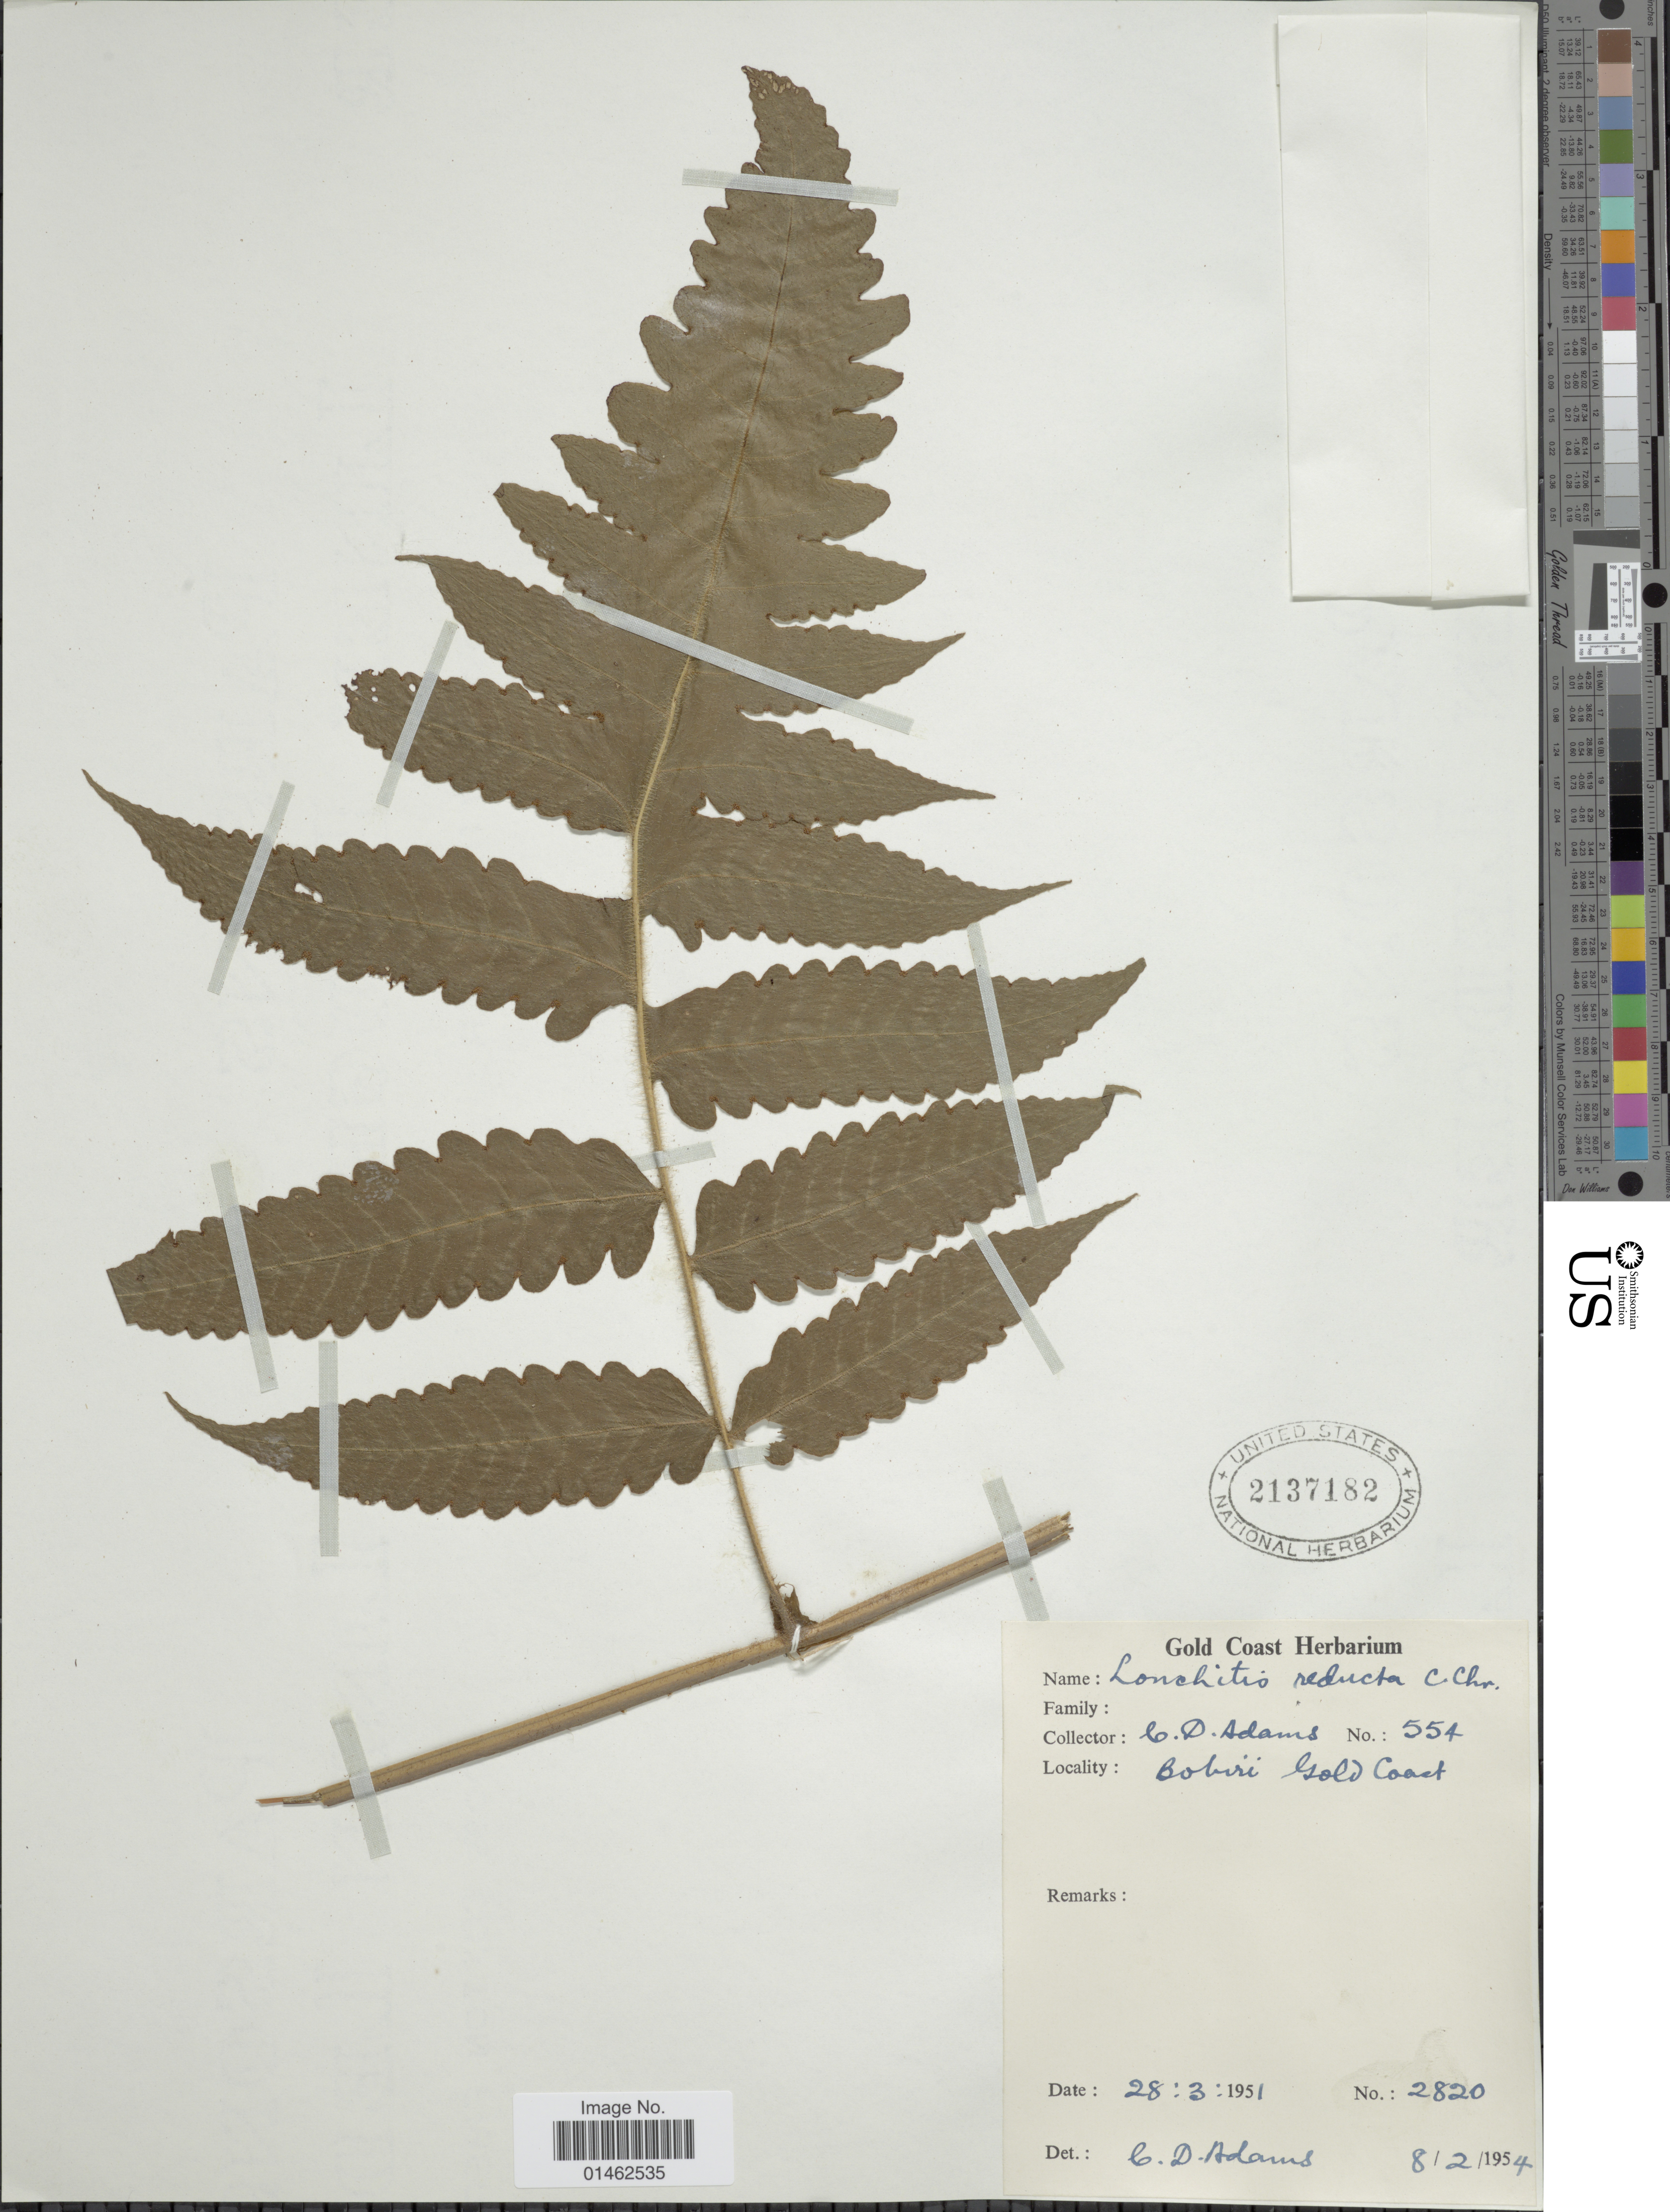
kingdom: Plantae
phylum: Tracheophyta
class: Polypodiopsida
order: Polypodiales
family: Dennstaedtiaceae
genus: Blotiella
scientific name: Blotiella reducta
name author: (C. Chr.) R.M. Tryon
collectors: C. D. Adams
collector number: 554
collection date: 1951-03-28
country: Ghana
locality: Bobiri Gold Coast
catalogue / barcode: US 2137182